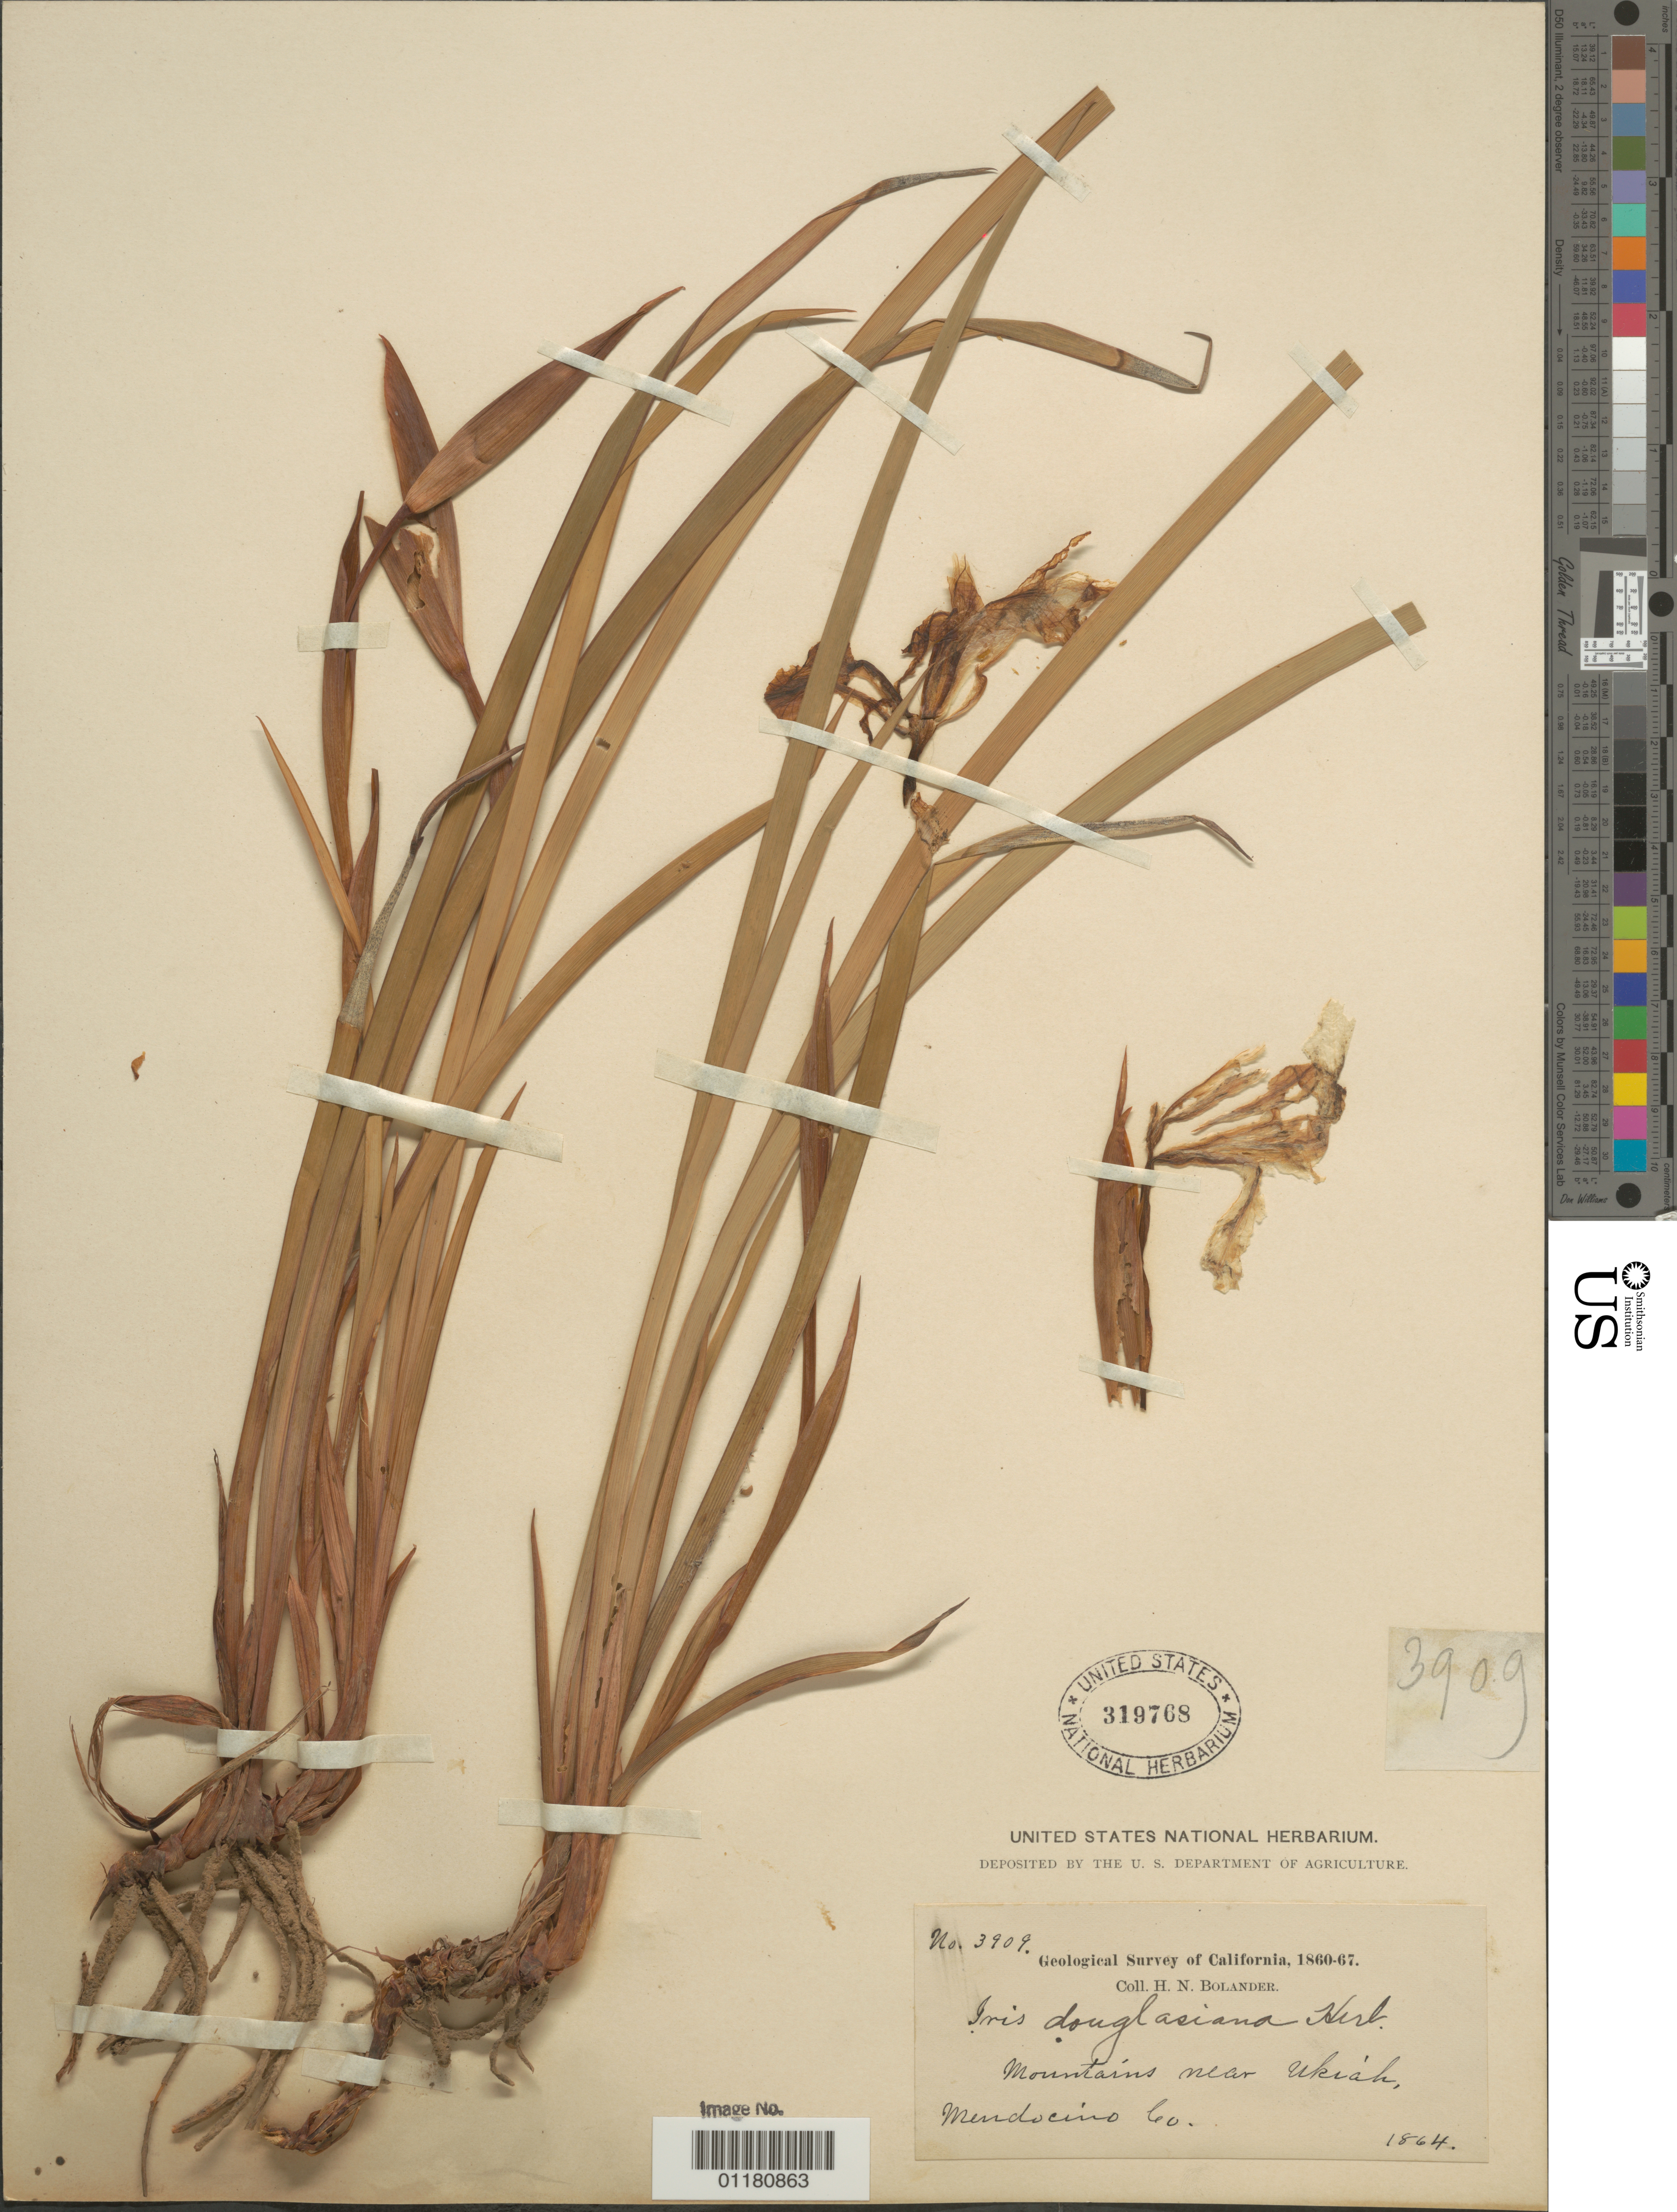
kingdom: Plantae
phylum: Tracheophyta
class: Liliopsida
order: Asparagales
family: Iridaceae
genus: Iris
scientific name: Iris douglasiana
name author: Herb.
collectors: H. Bolander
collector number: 3909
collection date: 1864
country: United States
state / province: California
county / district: Mendocino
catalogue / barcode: US 319768